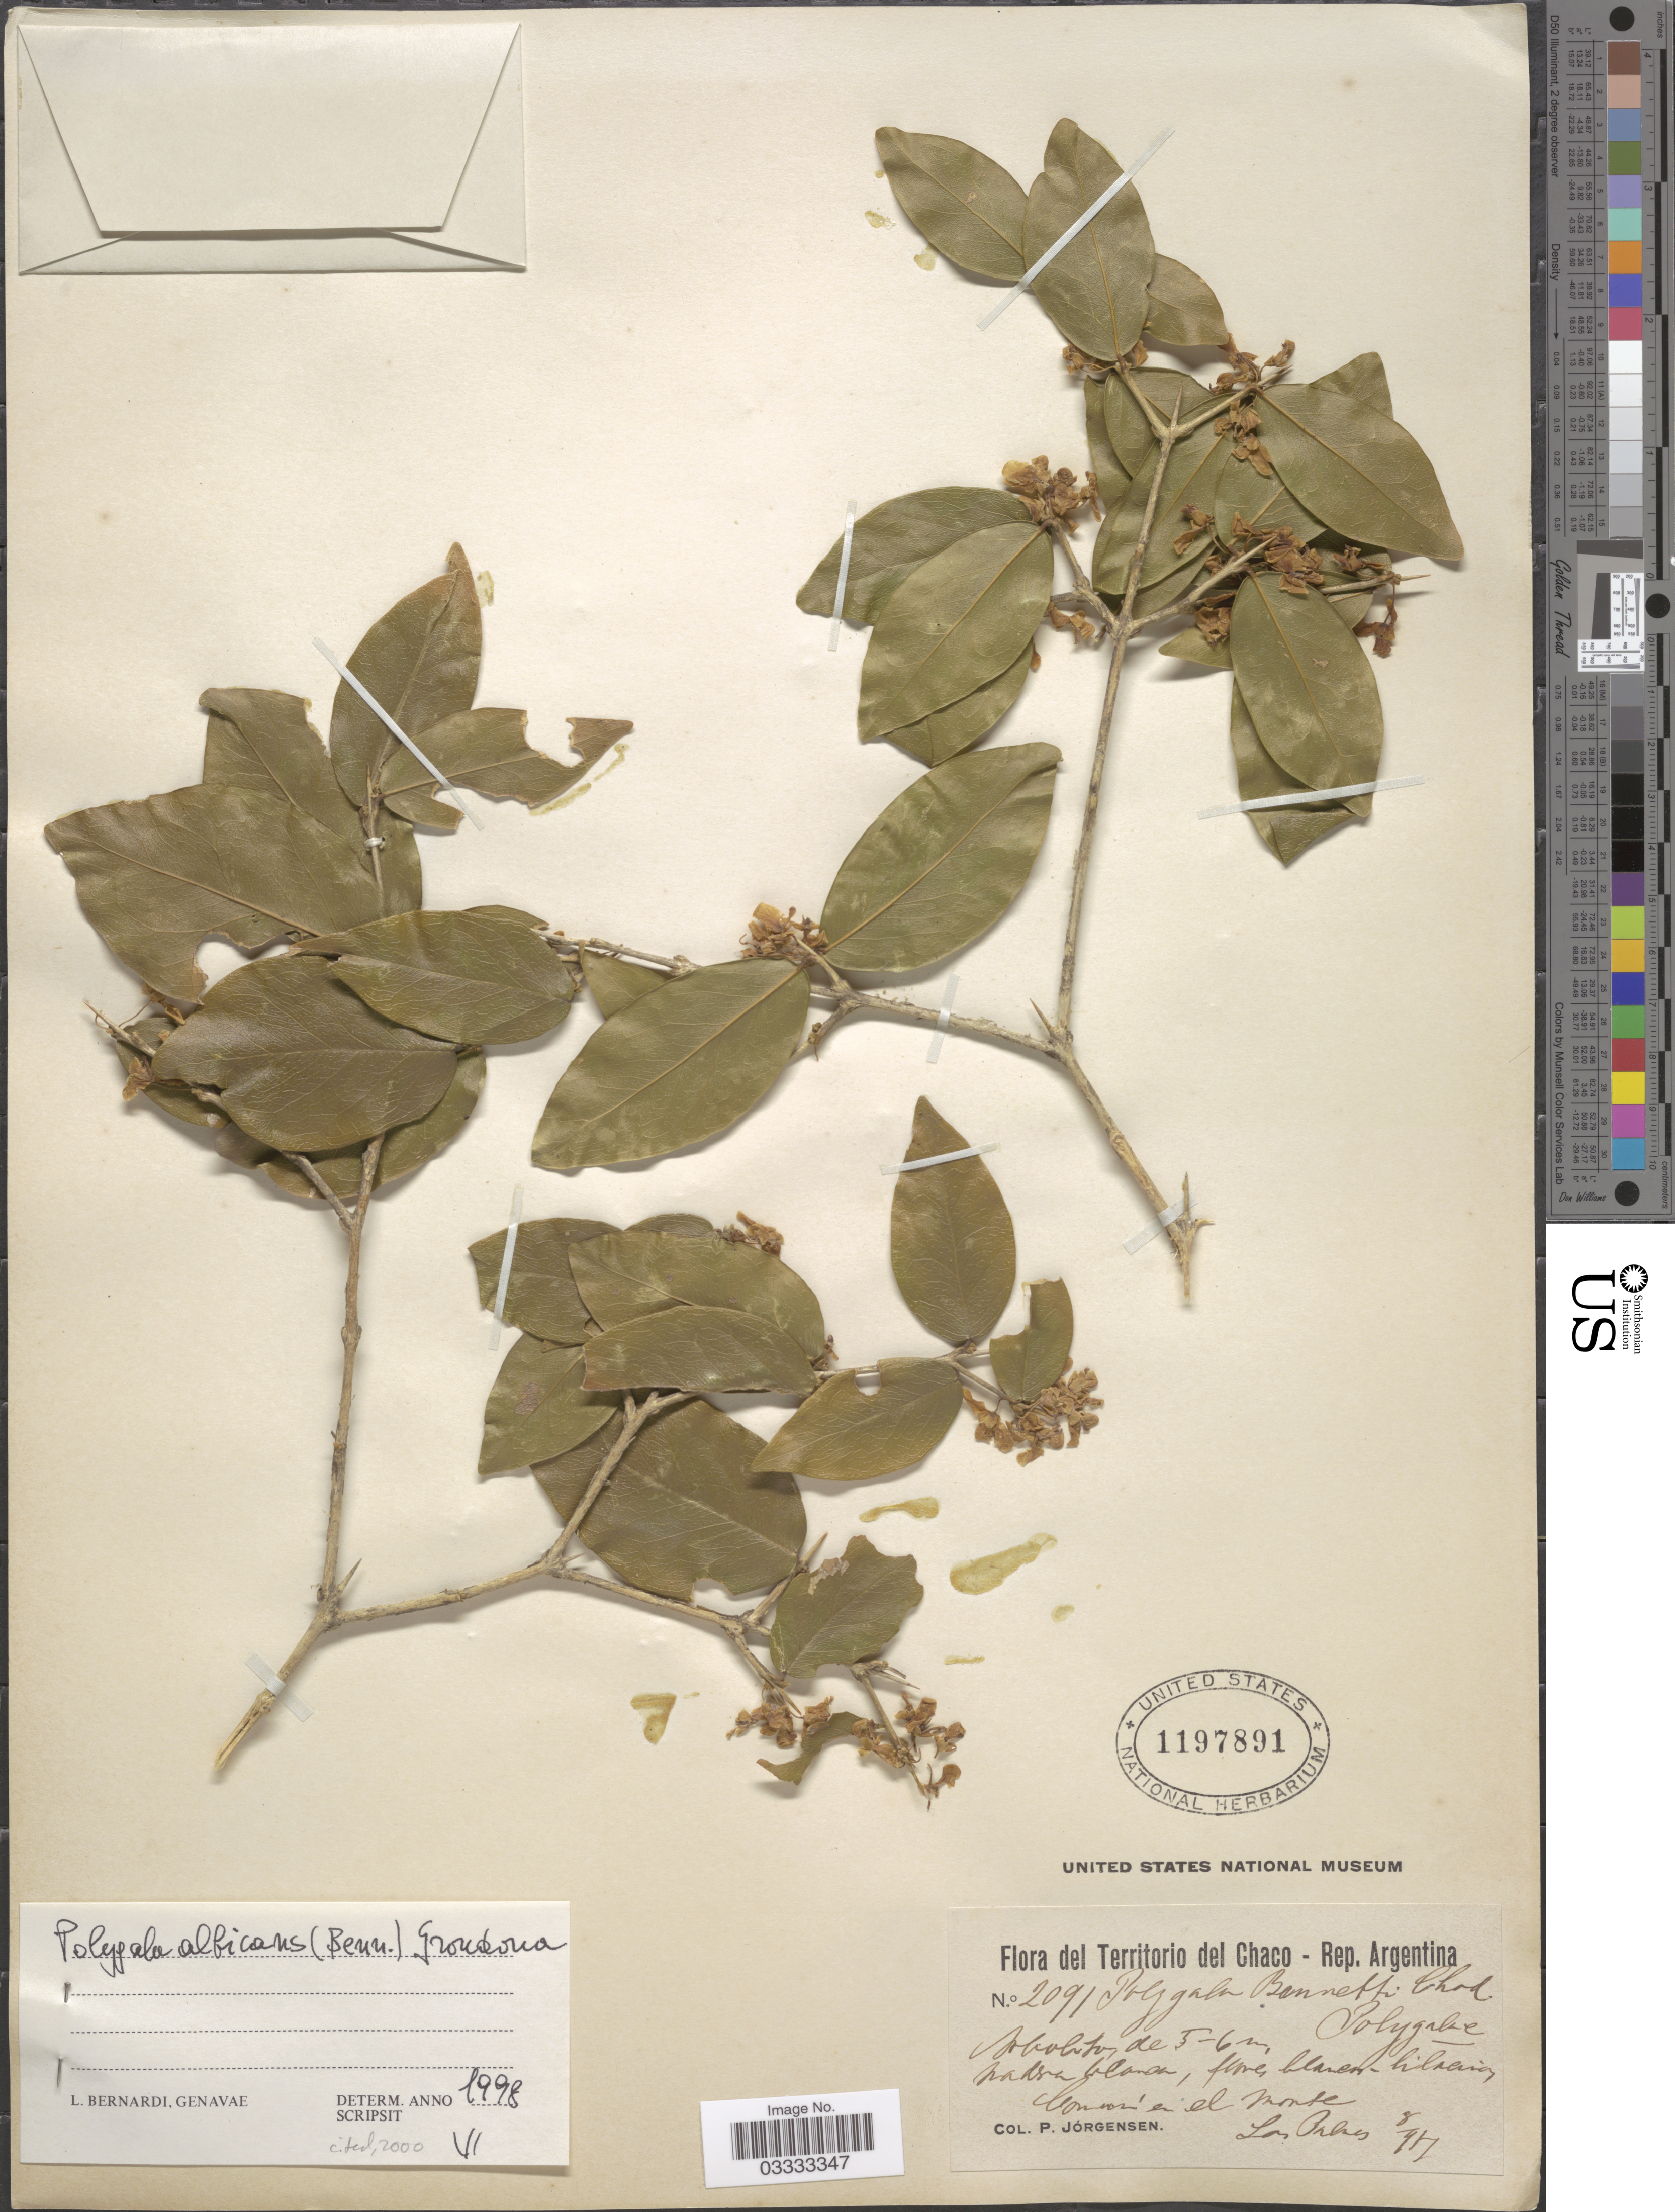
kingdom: Plantae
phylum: Tracheophyta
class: Magnoliopsida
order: Fabales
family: Polygalaceae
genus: Acanthocladus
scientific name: Acanthocladus dichromus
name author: (Steud.) J.F.B. Pastore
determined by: Strong, Mark T., (BOT), Smithsonian Institution - National Museum of Natural History (UNITED STATES)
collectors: P. Jörgensen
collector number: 2091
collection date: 1917-08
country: Argentina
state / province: Chaco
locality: Comun en el monte Los Palmas.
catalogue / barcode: US 1197891